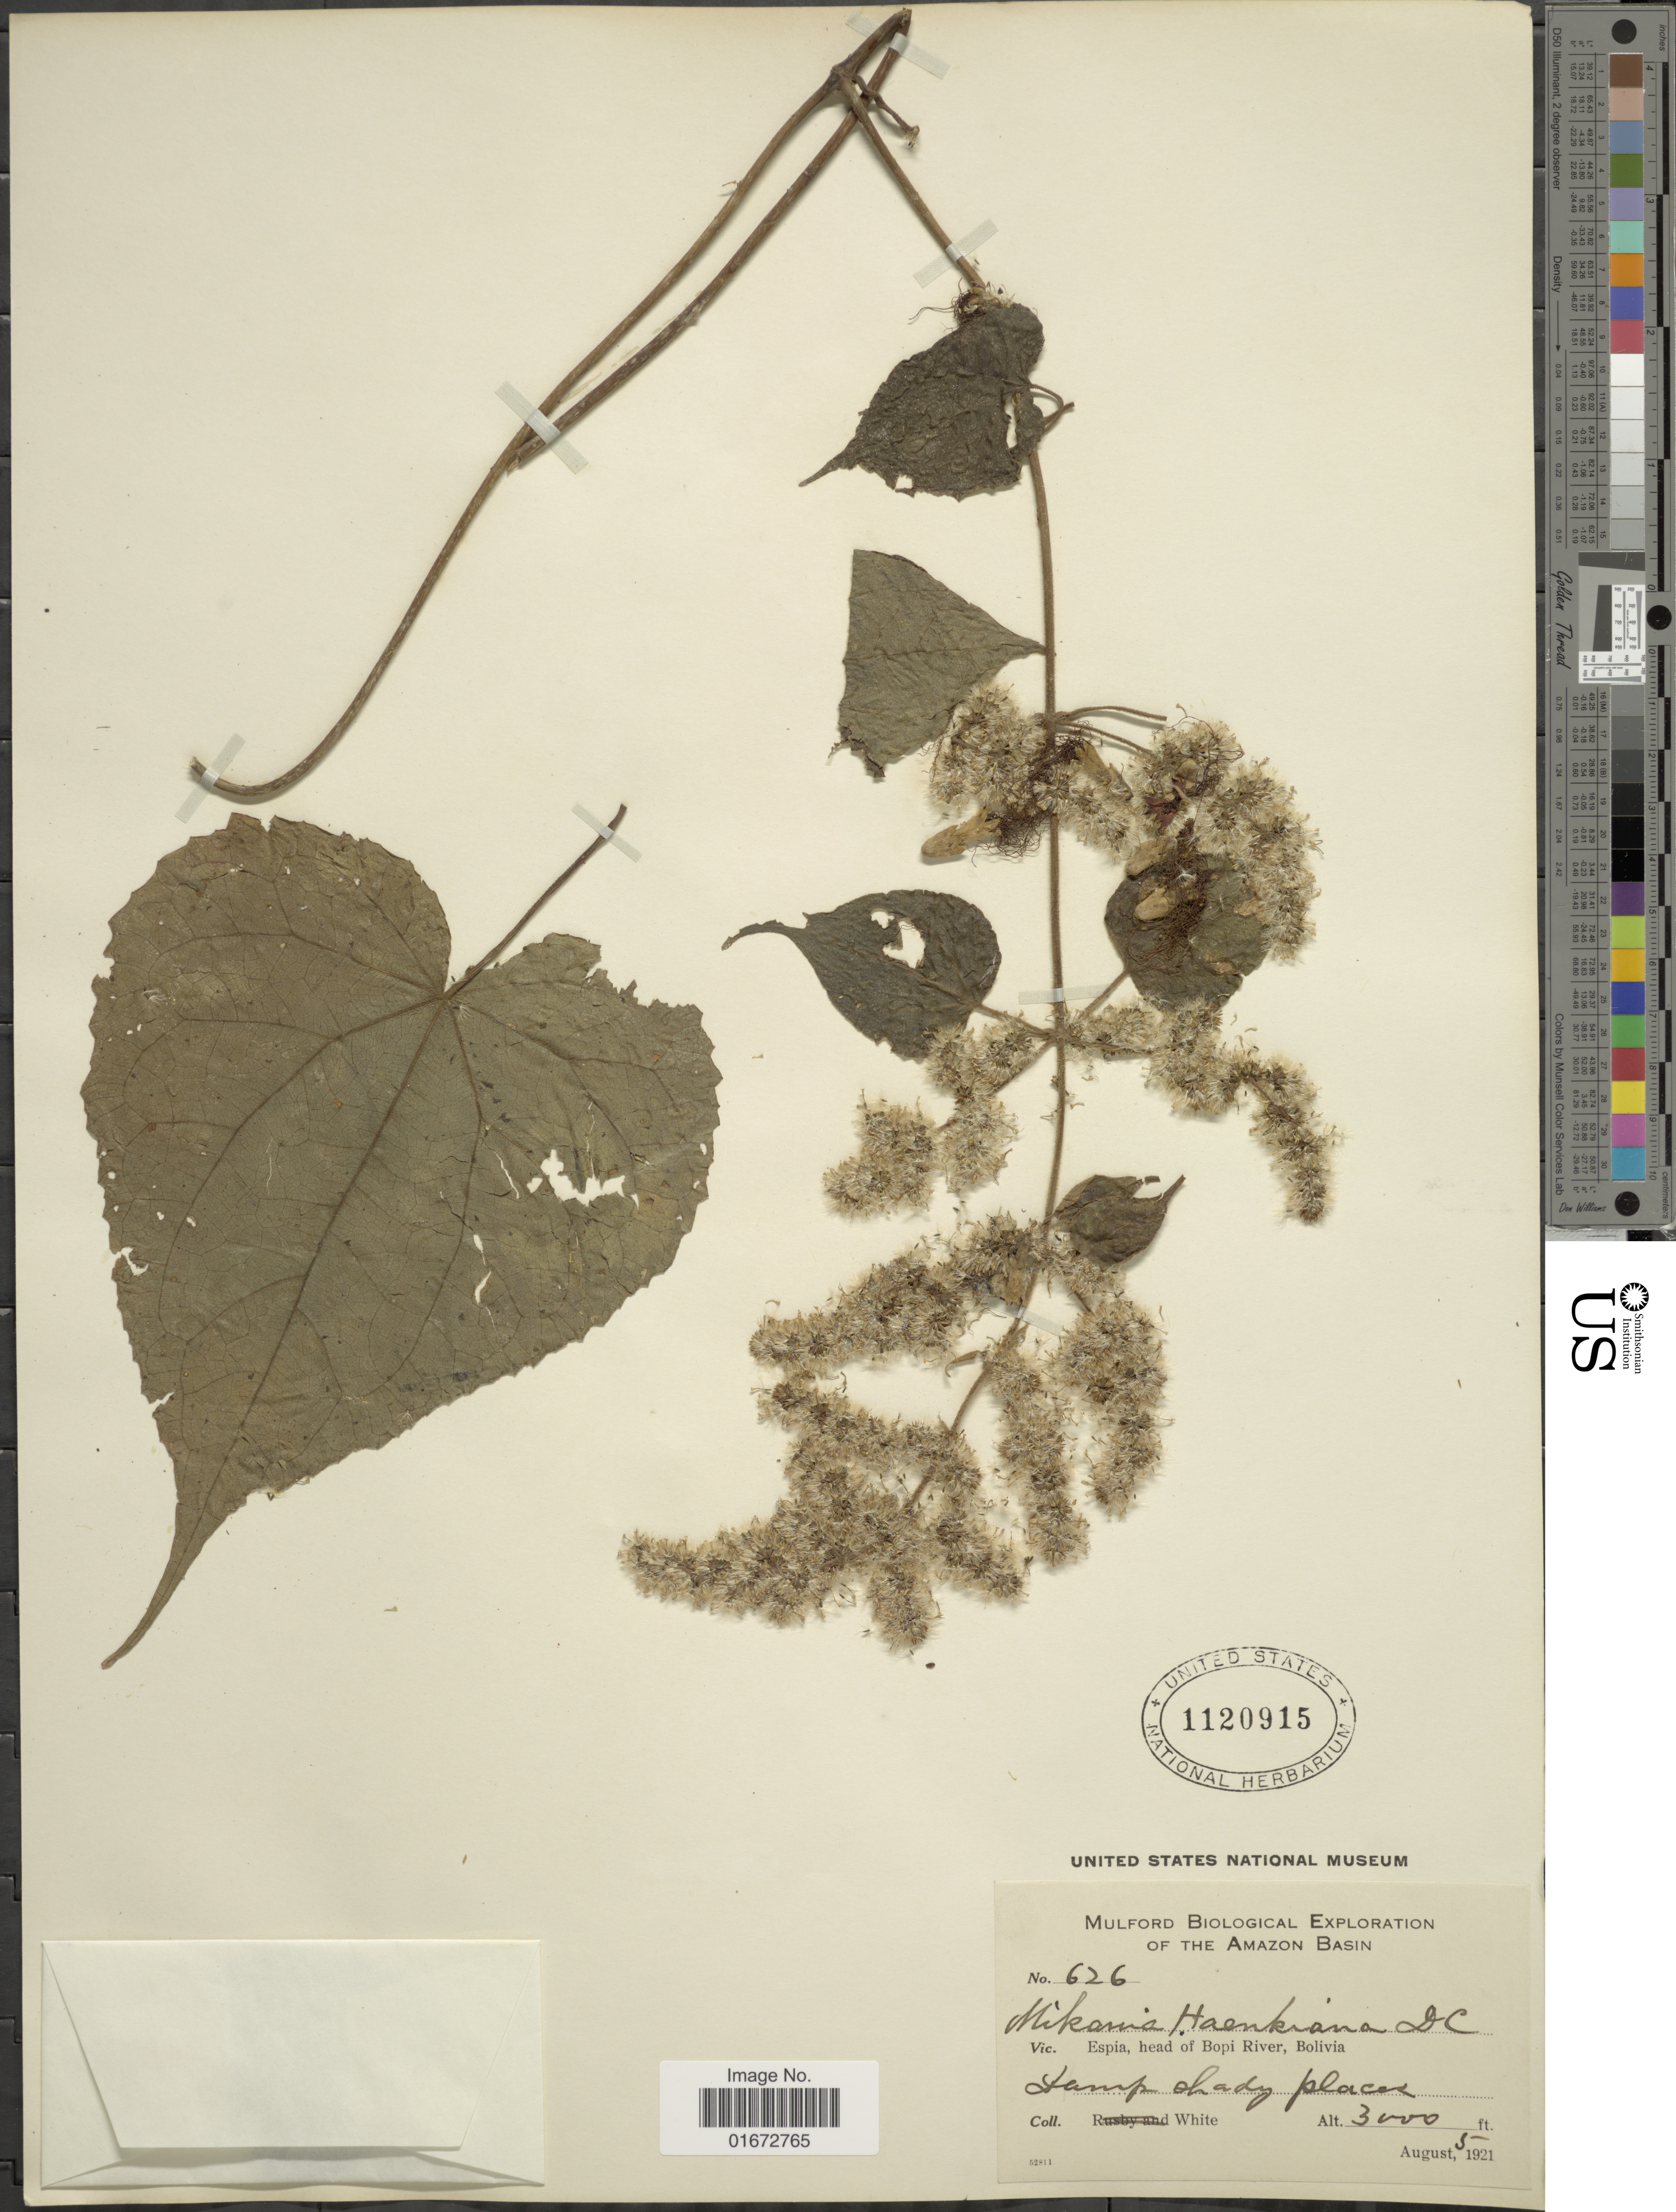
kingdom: Plantae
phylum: Tracheophyta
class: Magnoliopsida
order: Asterales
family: Asteraceae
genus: Mikania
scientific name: Mikania haenkeana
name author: DC.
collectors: O. E. White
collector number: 626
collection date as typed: August 5, 1921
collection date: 1921-08-05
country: Bolivia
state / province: La Paz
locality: Espia, head of Bopi River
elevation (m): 914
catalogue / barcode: US 1120915